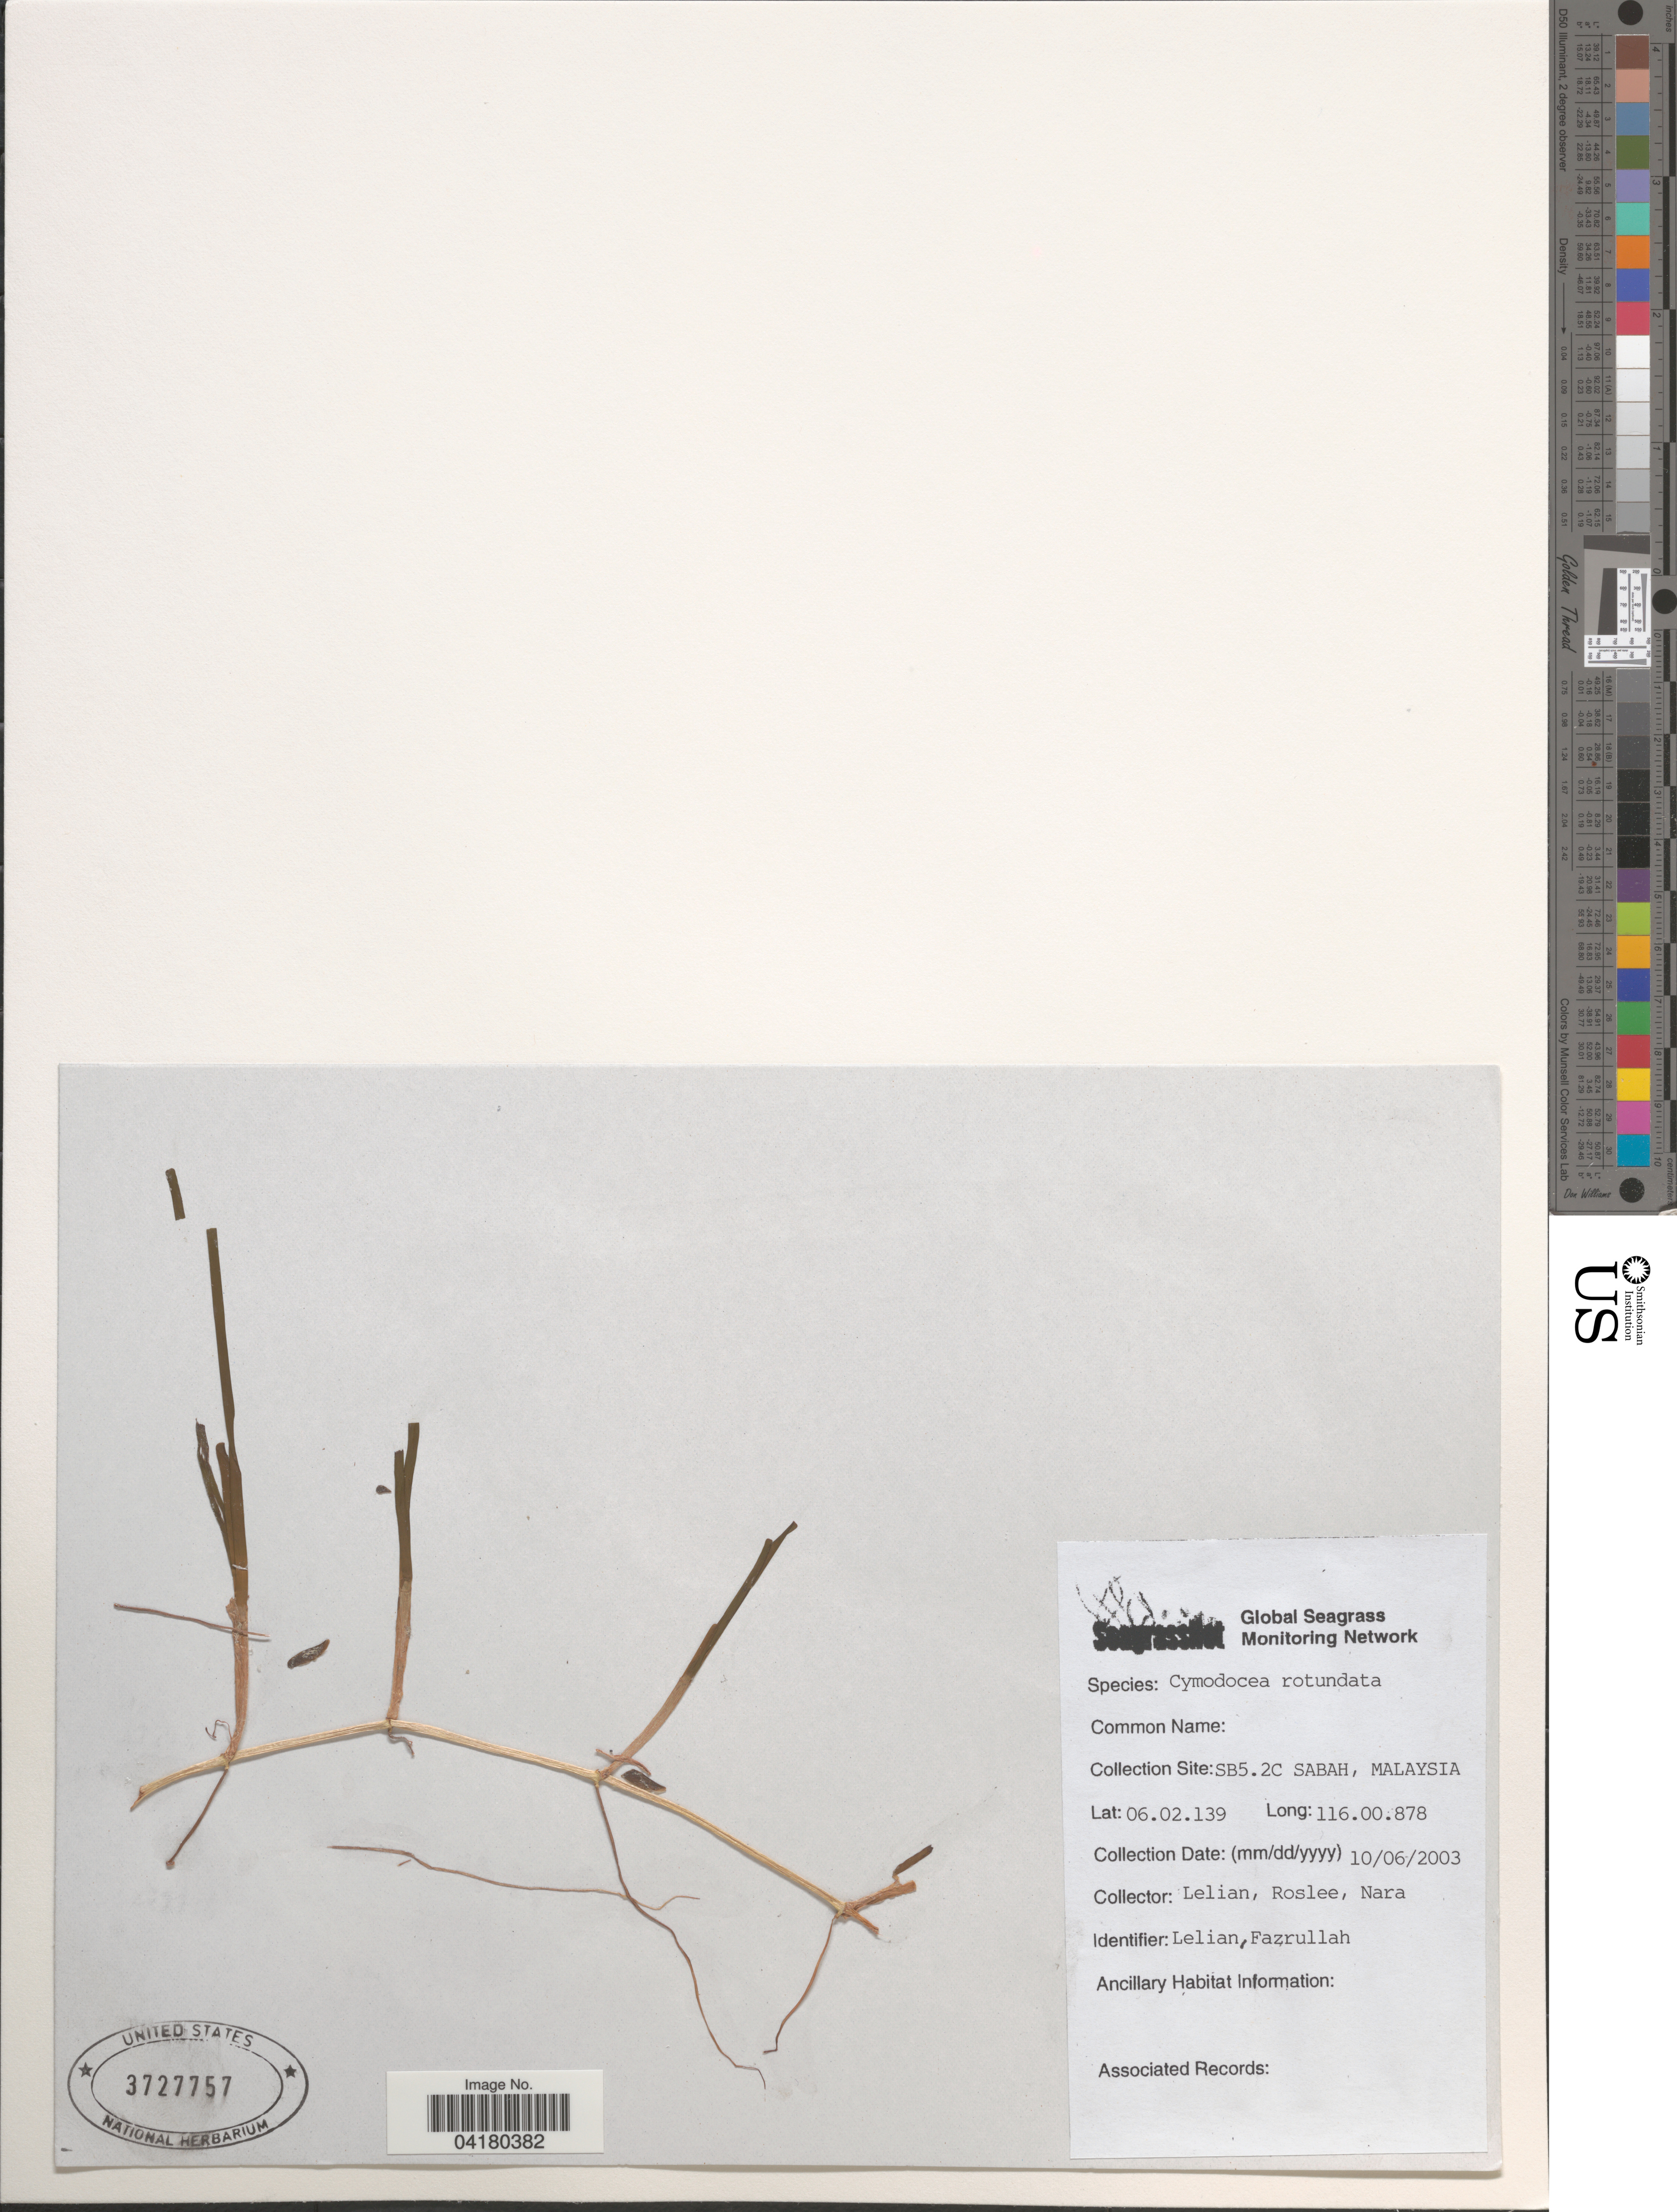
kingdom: Plantae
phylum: Tracheophyta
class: Liliopsida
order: Alismatales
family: Cymodoceaceae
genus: Cymodocea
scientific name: Cymodocea rotundata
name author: Asch. & Schweinf.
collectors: Lelian, Roslee & Nara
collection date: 2003-10-06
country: Malaysia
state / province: Sabah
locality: SB5.2c.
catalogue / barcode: US 3727757